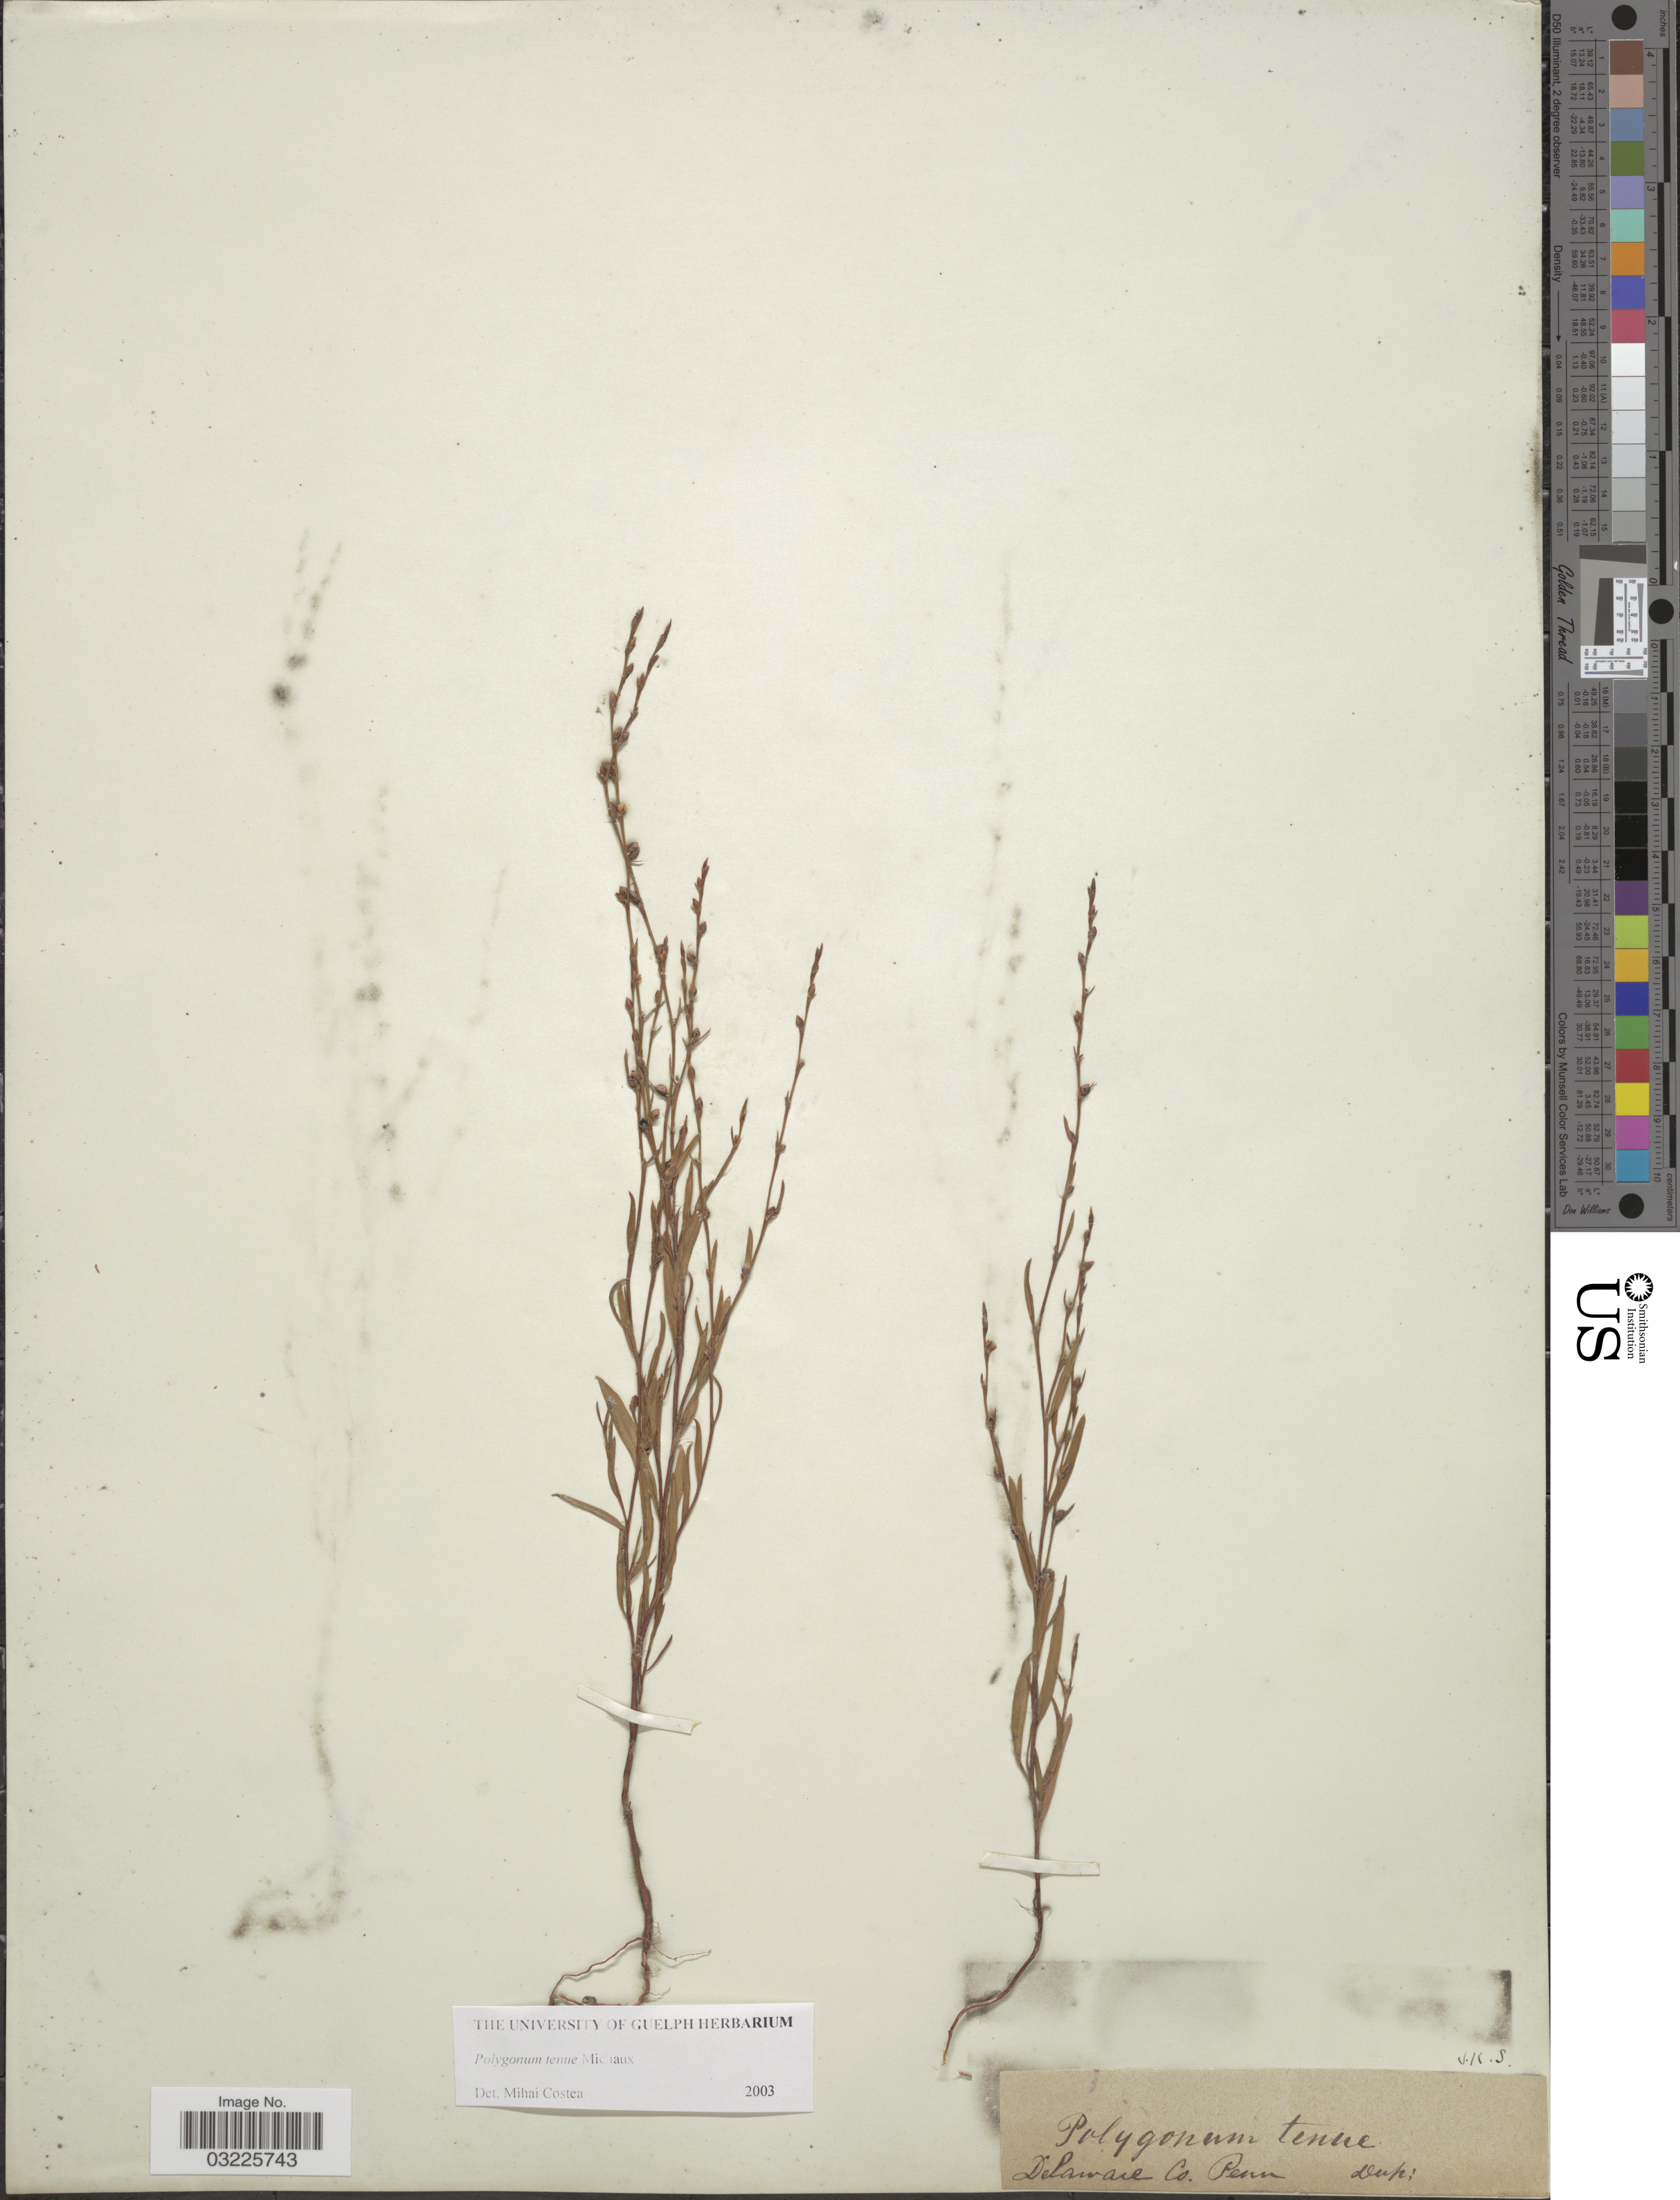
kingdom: Plantae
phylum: Tracheophyta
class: Magnoliopsida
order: Caryophyllales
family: Polygonaceae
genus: Polygonum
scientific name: Polygonum tenue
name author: F. Michx.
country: United States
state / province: Pennsylvania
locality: Delaware Co.